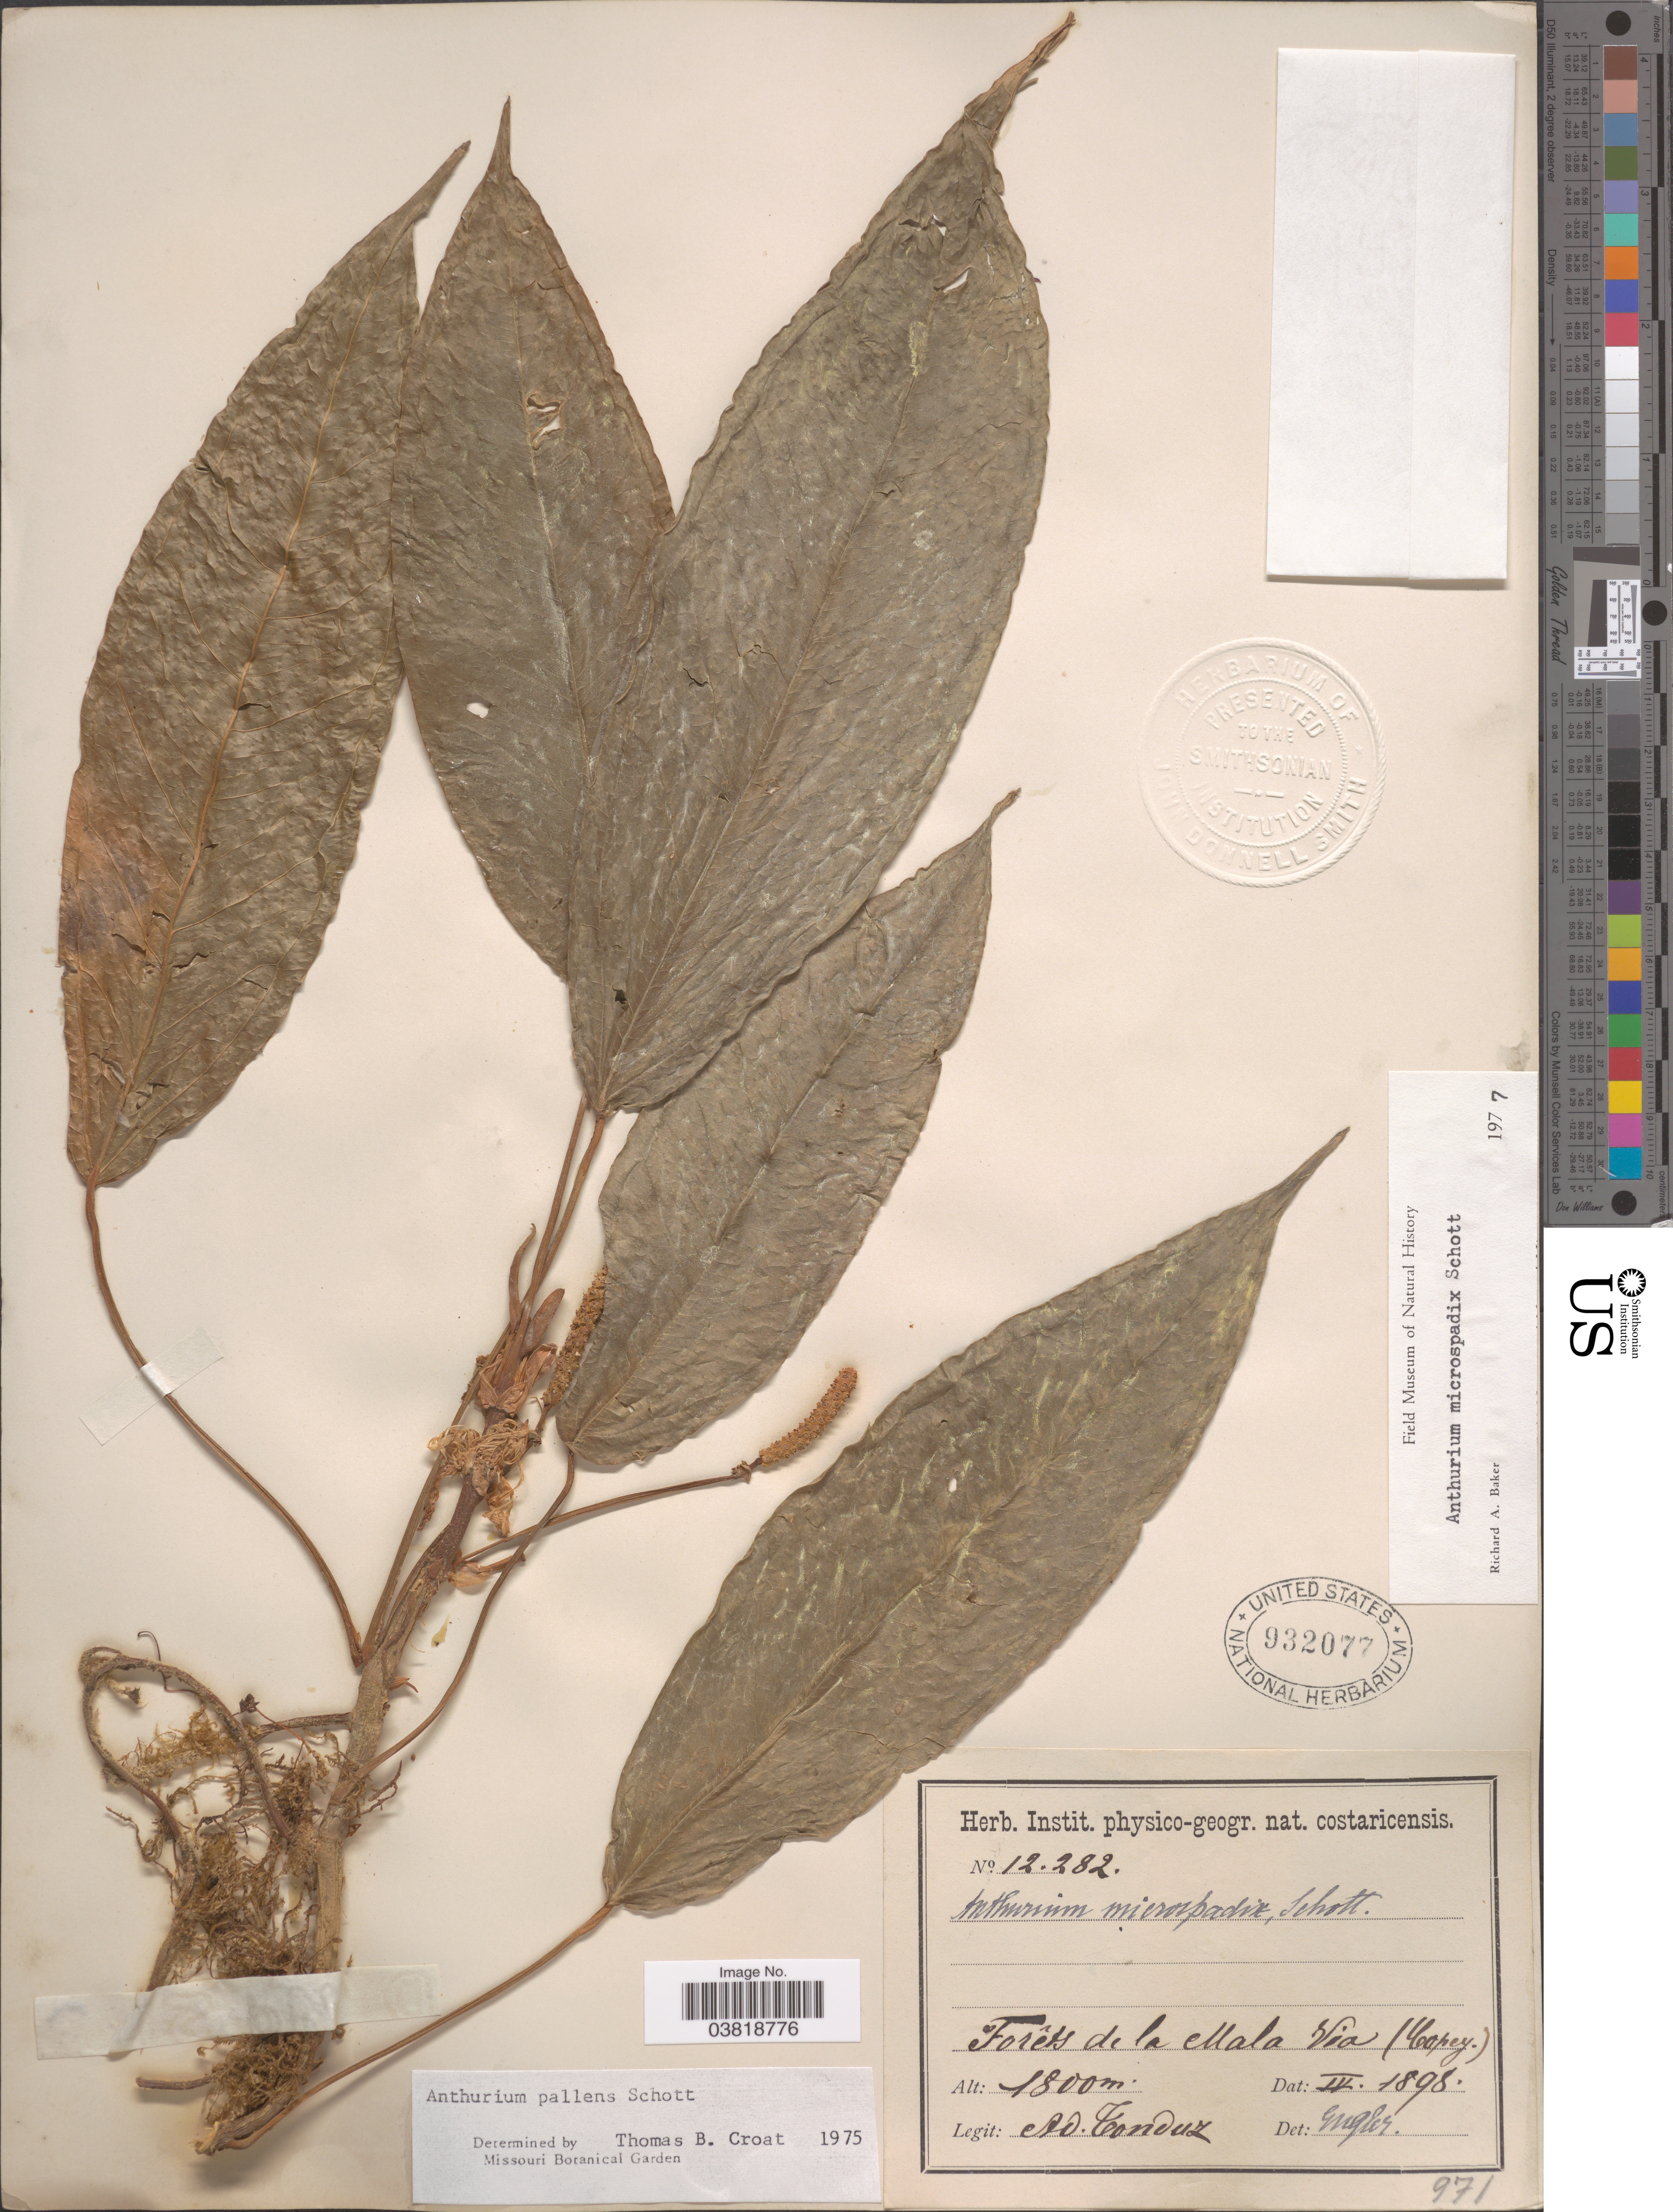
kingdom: Plantae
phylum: Tracheophyta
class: Liliopsida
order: Alismatales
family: Araceae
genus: Anthurium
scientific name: Anthurium microspadix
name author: Schott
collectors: A. Tonduz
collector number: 12282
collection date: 1898-04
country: Costa Rica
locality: Forêts de la Mala Via (Copey).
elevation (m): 1800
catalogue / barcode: US 932077